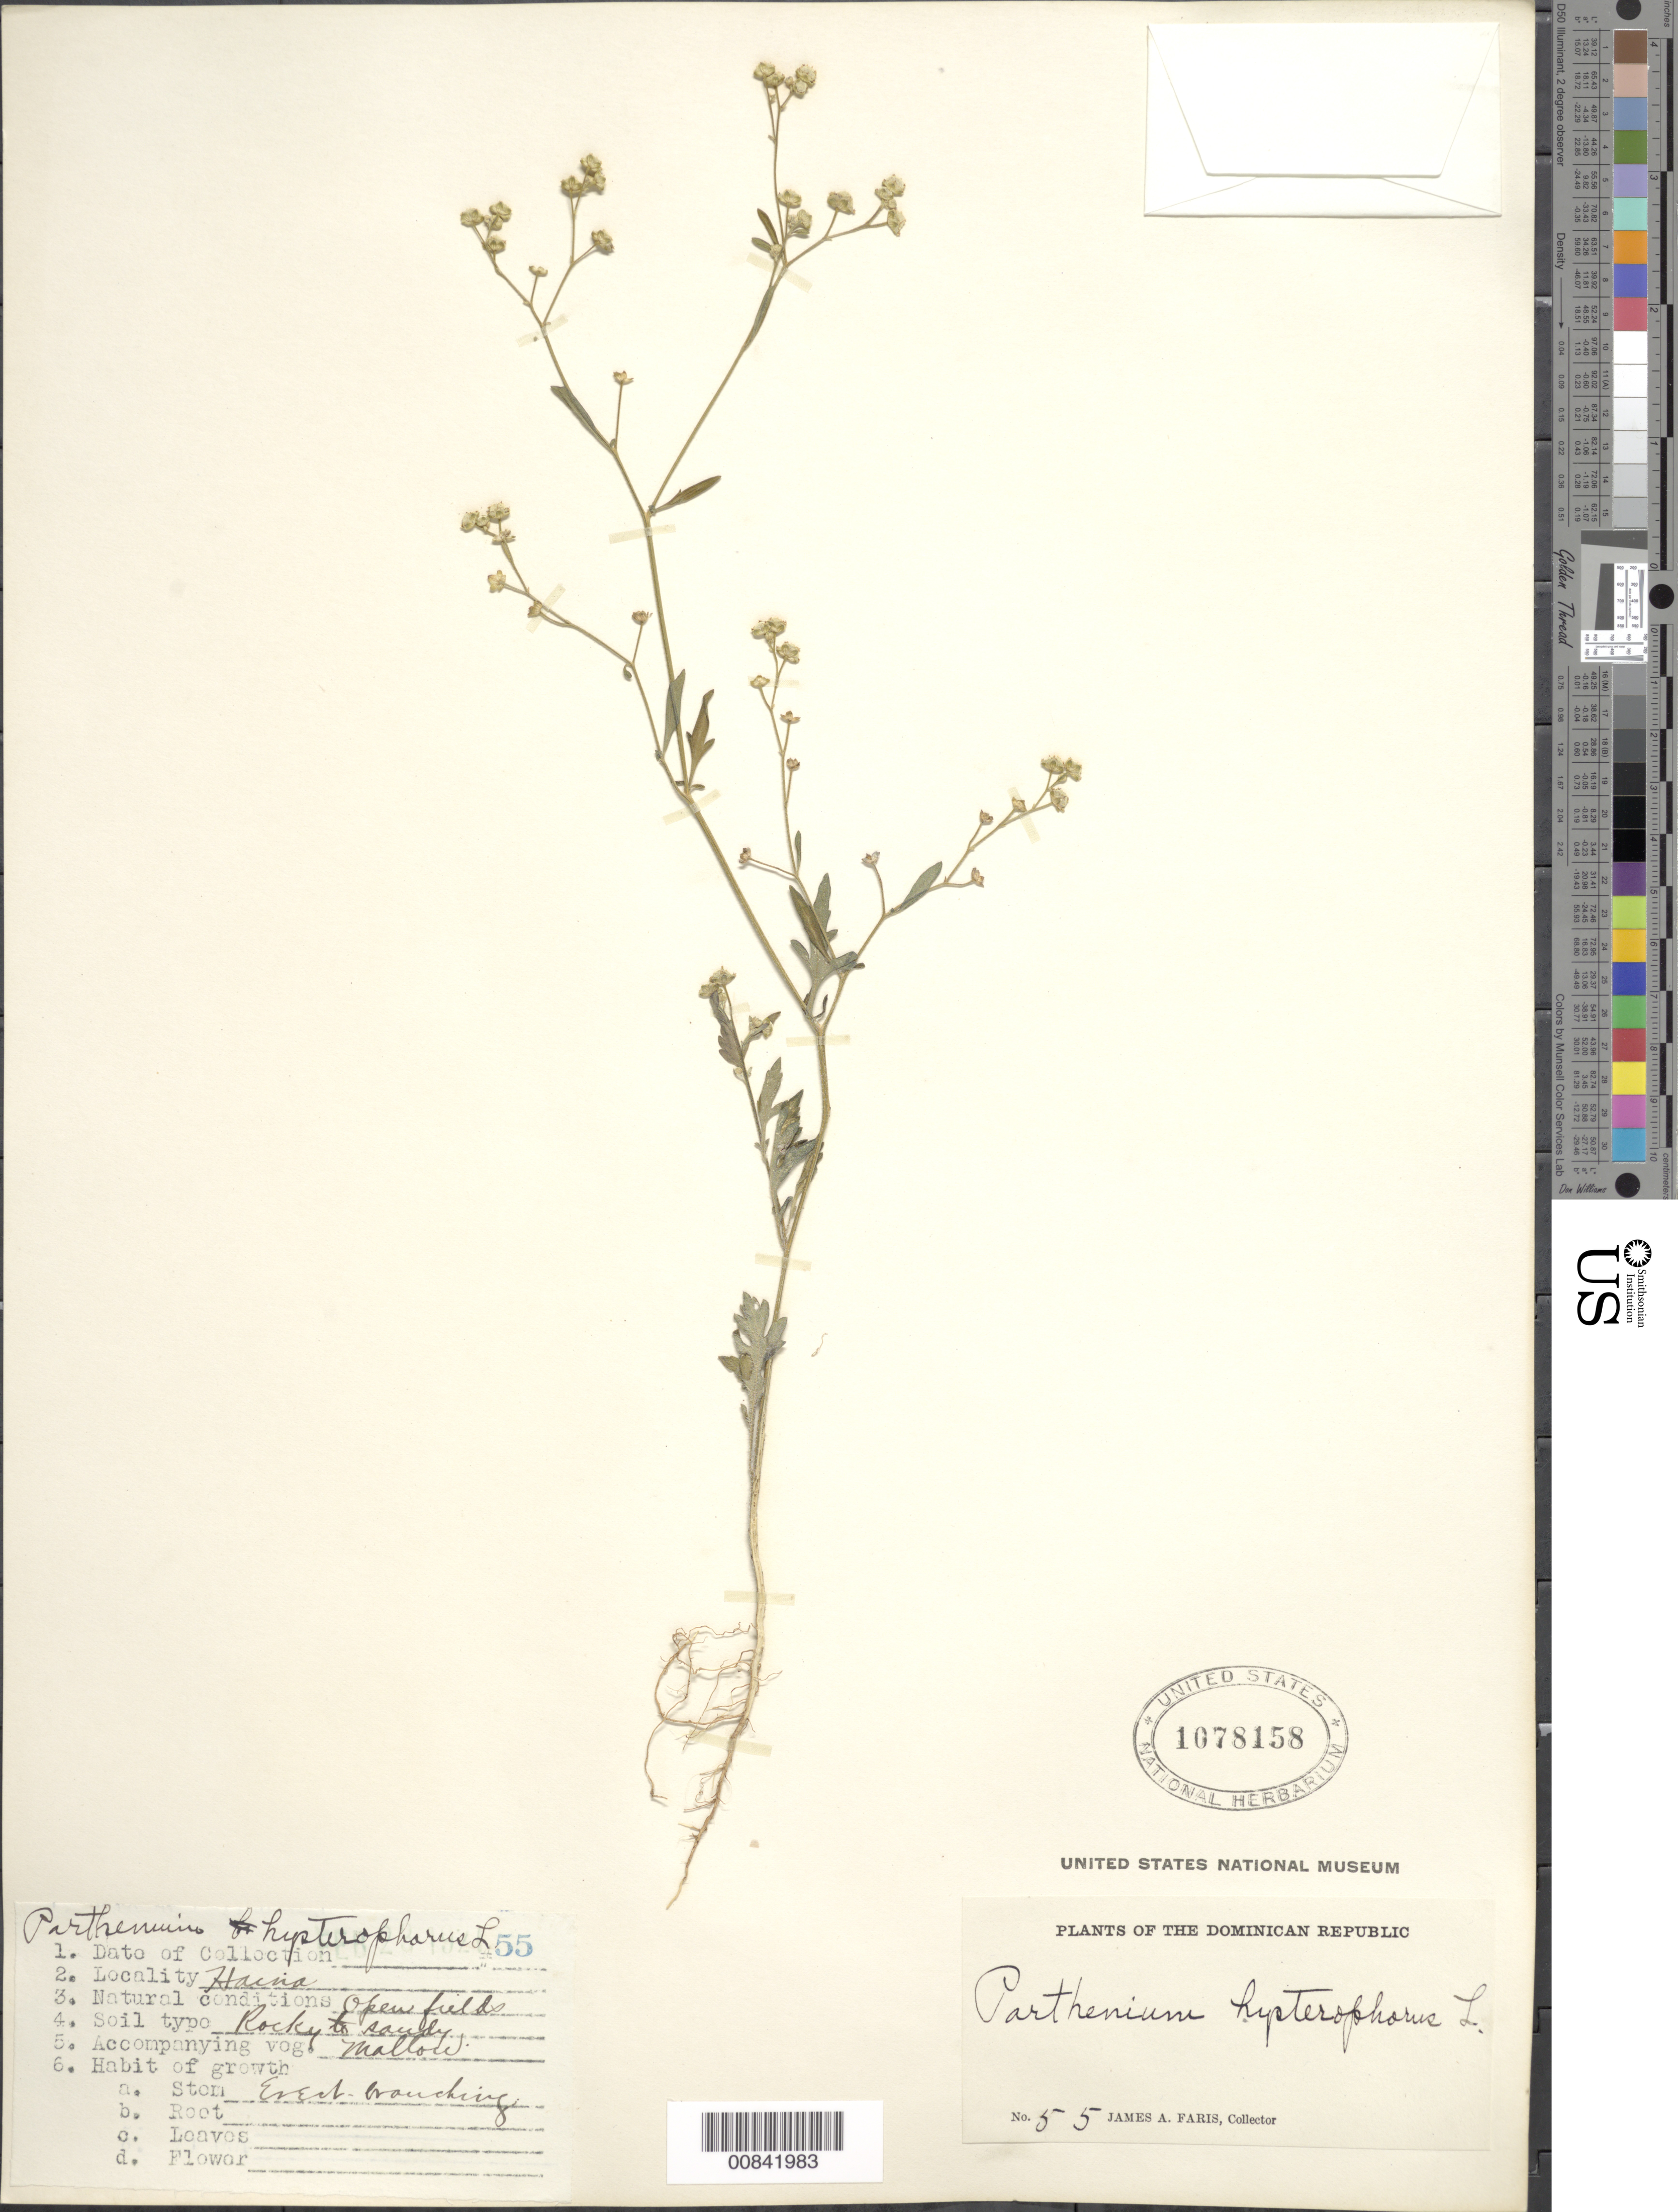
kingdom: Plantae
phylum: Tracheophyta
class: Magnoliopsida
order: Asterales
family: Asteraceae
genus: Parthenium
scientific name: Parthenium hysterophorus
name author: L.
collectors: J. Faris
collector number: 55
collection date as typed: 23 Feb 1921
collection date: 1921-02-23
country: Dominican Republic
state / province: San Cristóbal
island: Hispaniola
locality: Haina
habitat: Open fields, rocky to sandy soil with Mallow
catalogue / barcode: US 1078158